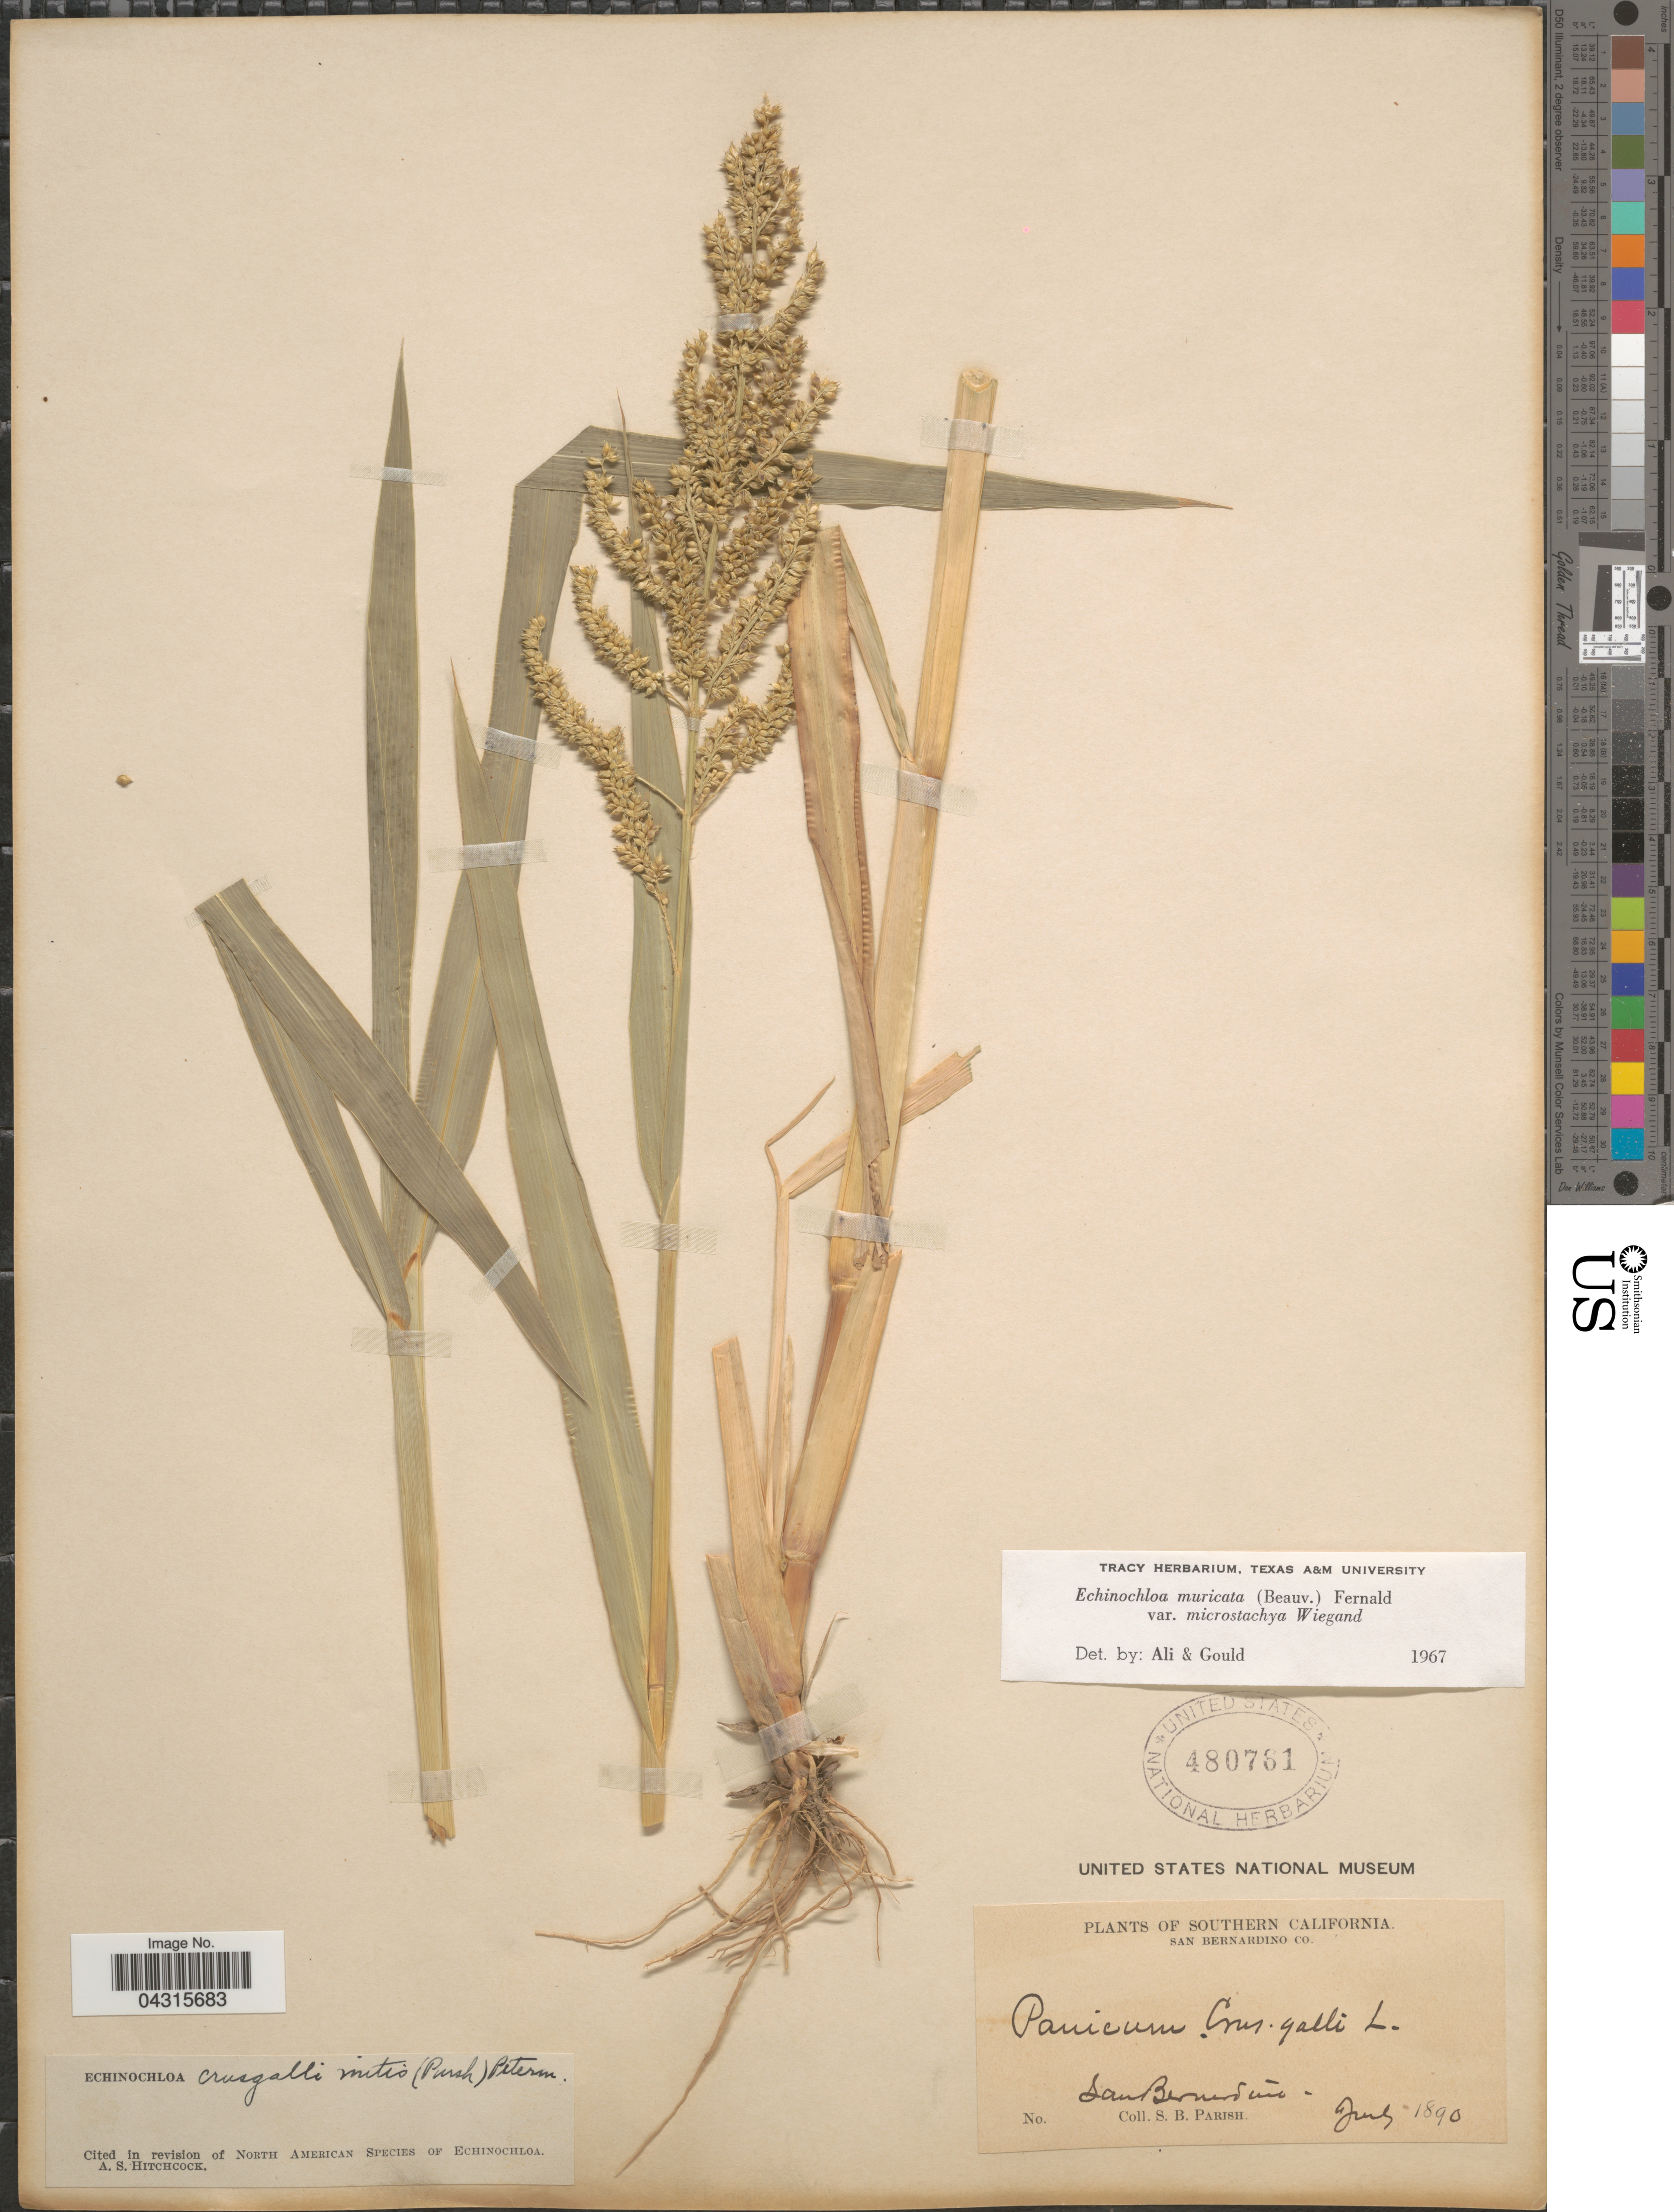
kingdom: Plantae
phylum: Tracheophyta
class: Liliopsida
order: Poales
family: Poaceae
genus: Echinochloa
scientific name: Echinochloa muricata var. microstachya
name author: Wiegand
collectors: S. B. Parish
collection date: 1890-07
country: United States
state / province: California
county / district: San Bernardino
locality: Southern California. San Bernardino Co. San Bernardino.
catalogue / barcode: US 480761